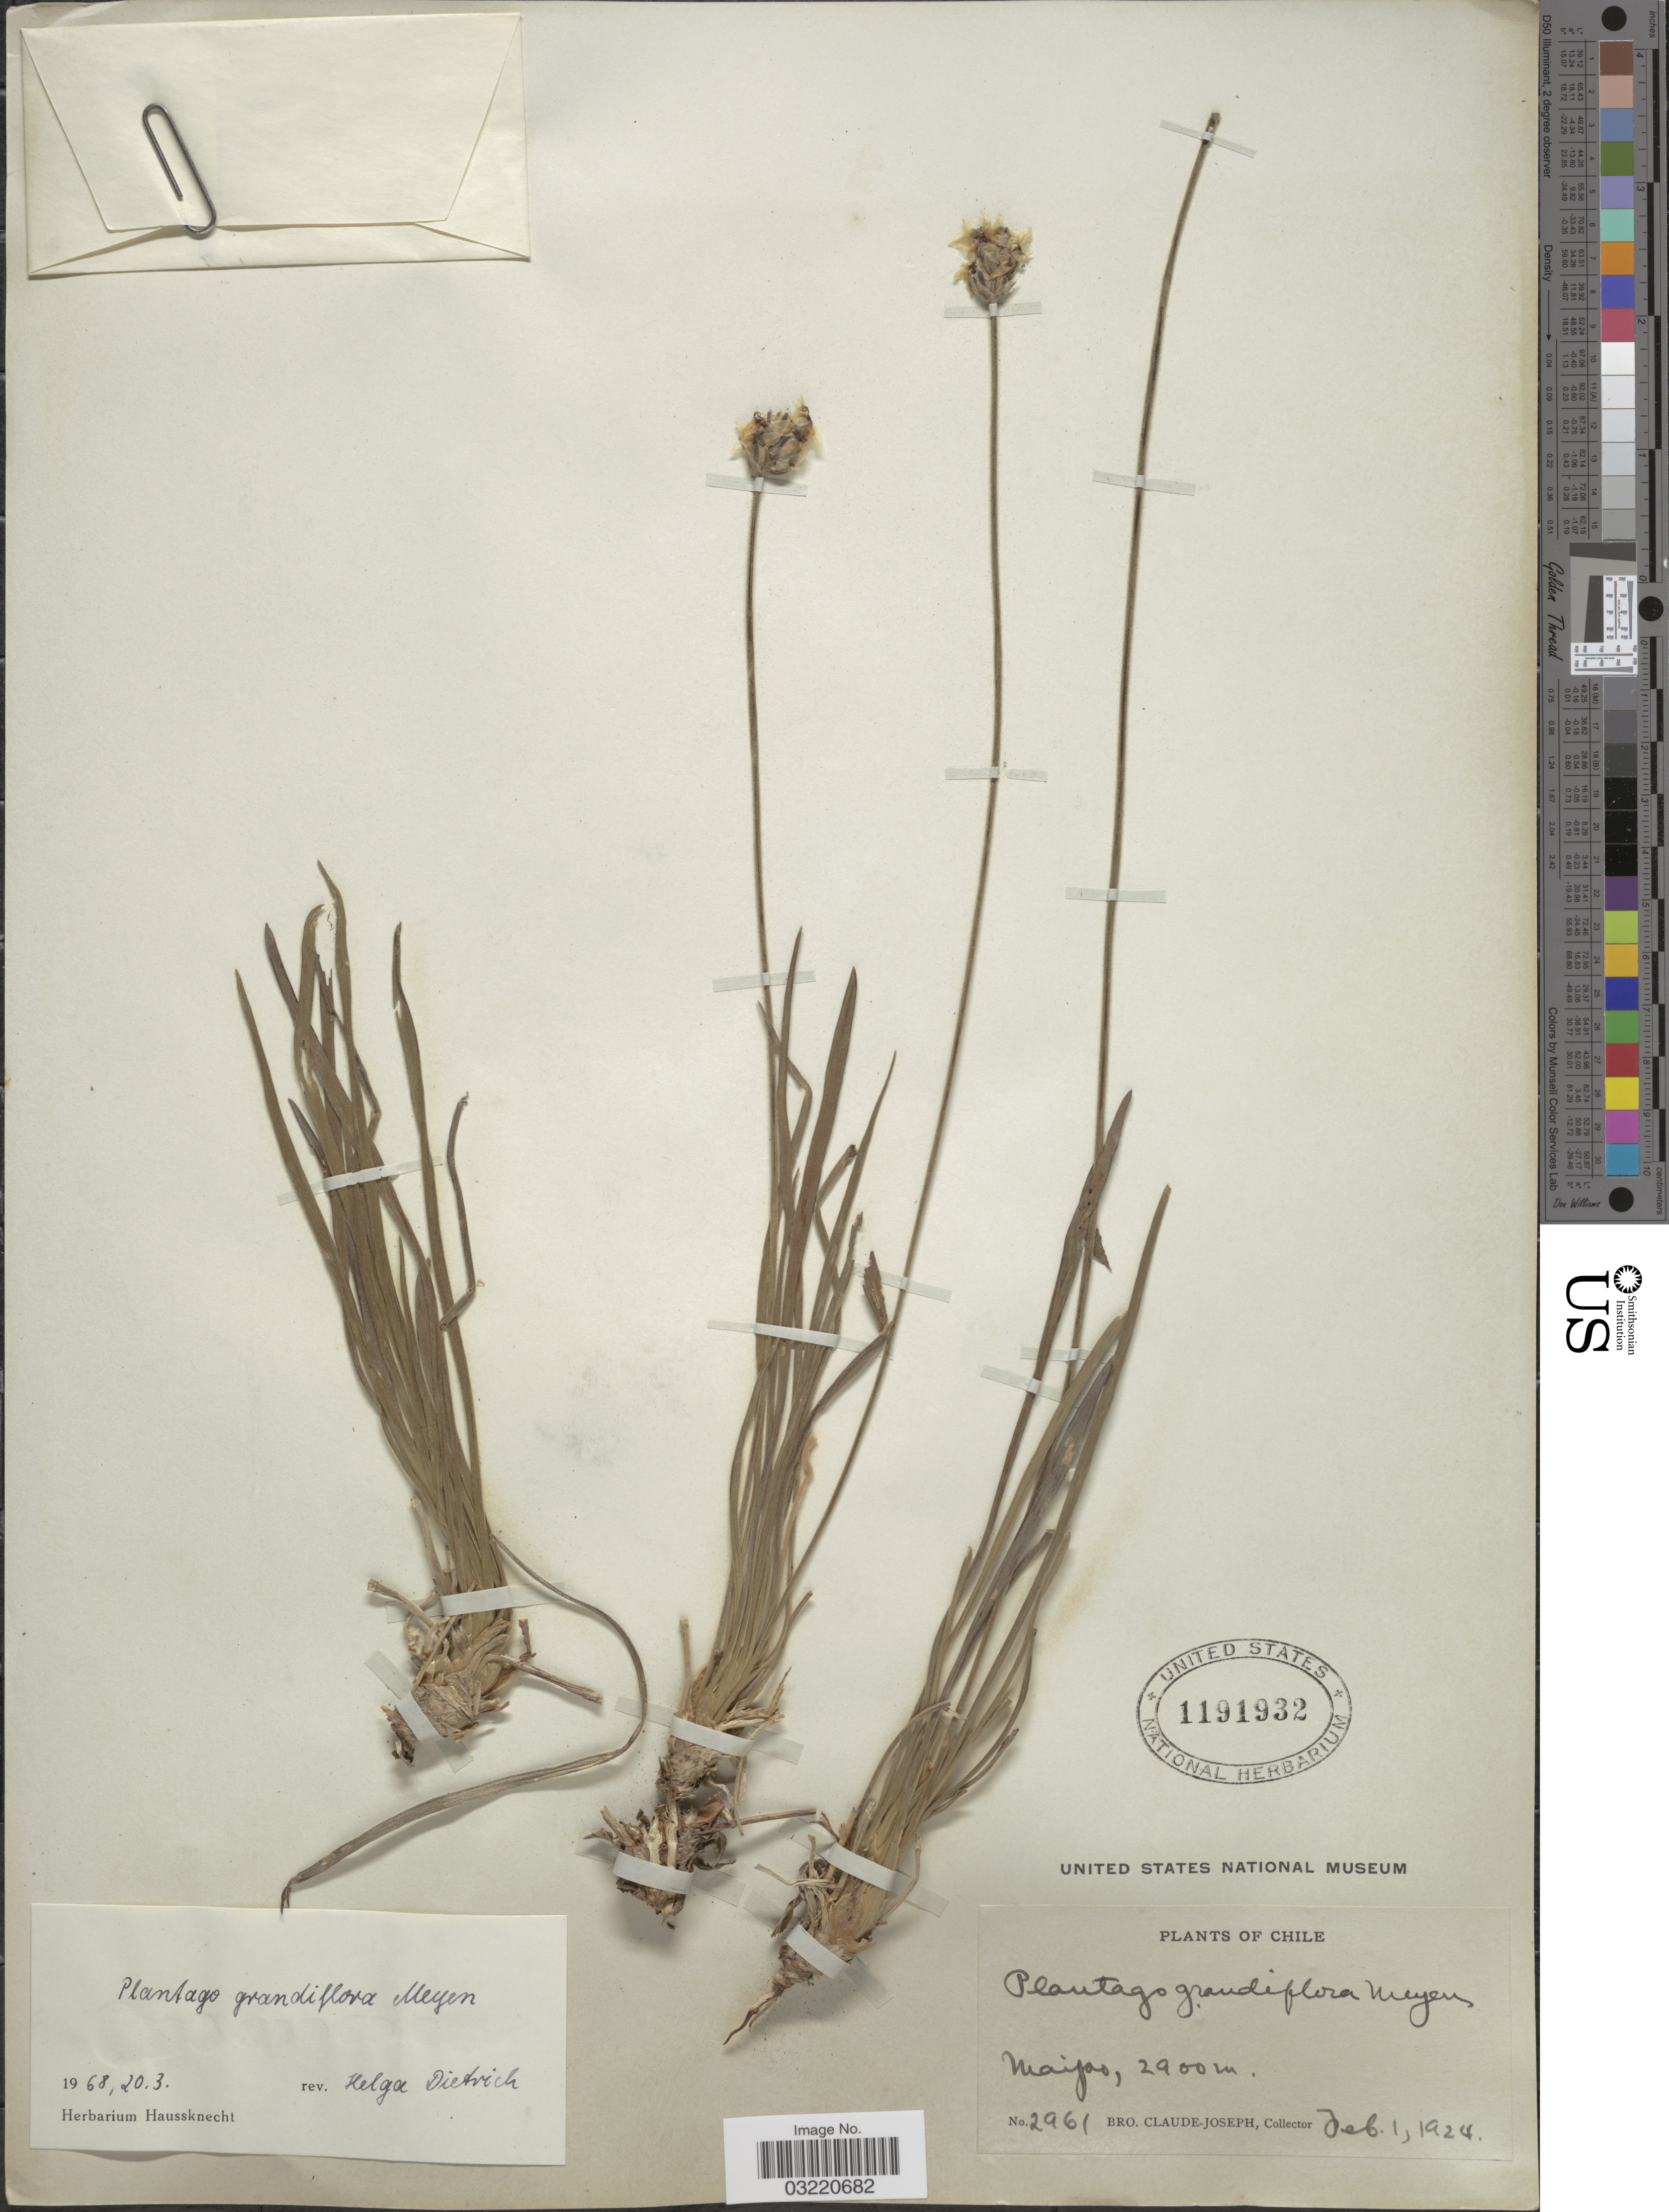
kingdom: Plantae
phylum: Tracheophyta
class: Magnoliopsida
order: Lamiales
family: Plantaginaceae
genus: Plantago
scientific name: Plantago grandiflora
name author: Meyen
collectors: Bro. Claude-Joseph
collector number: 2961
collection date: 1924-02-01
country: Chile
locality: Maipo.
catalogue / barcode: US 1191932